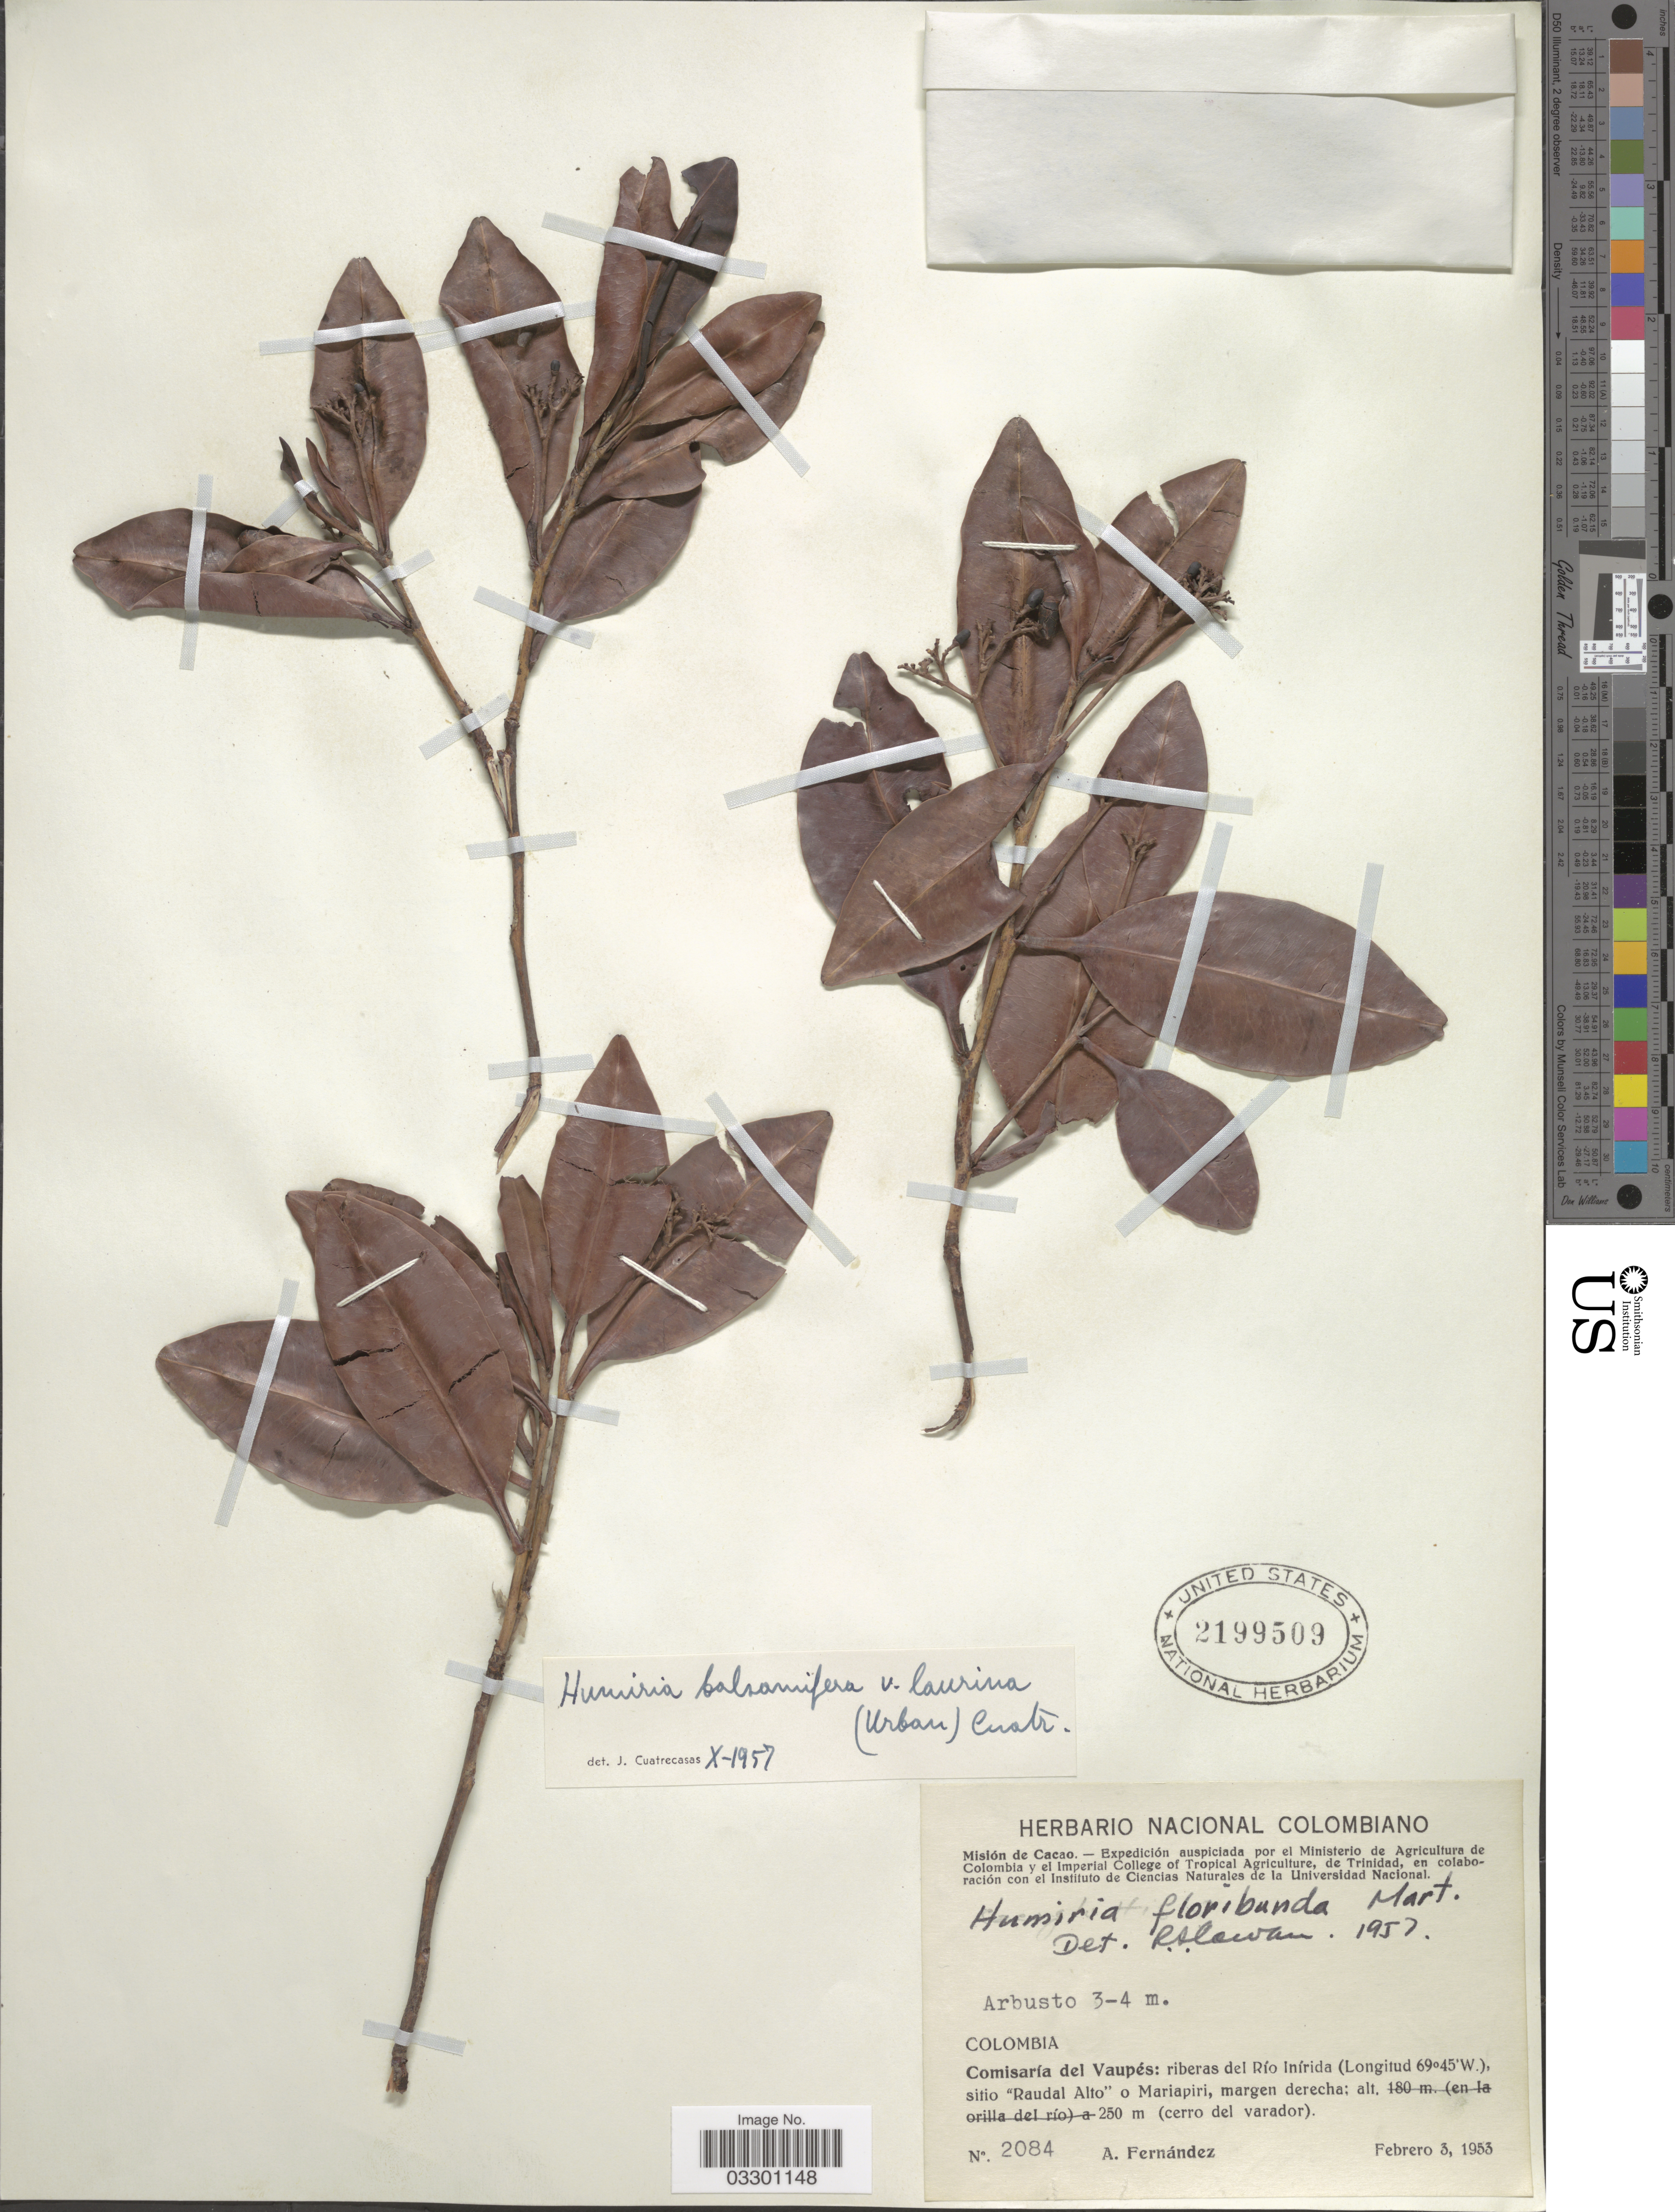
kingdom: Plantae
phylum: Tracheophyta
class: Magnoliopsida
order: Malpighiales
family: Humiriaceae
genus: Humiria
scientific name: Humiria balsamifera var. laurina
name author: Cuatrec.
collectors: A. Fernández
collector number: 2084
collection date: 1953-02-03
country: Colombia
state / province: Vaupés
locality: Comisaría del Vaupés: riberas del Río Inírada, sitio "Raudal Alto" o Mariapiri, margen derecha (cerro del varador).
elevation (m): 250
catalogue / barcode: US 2199509